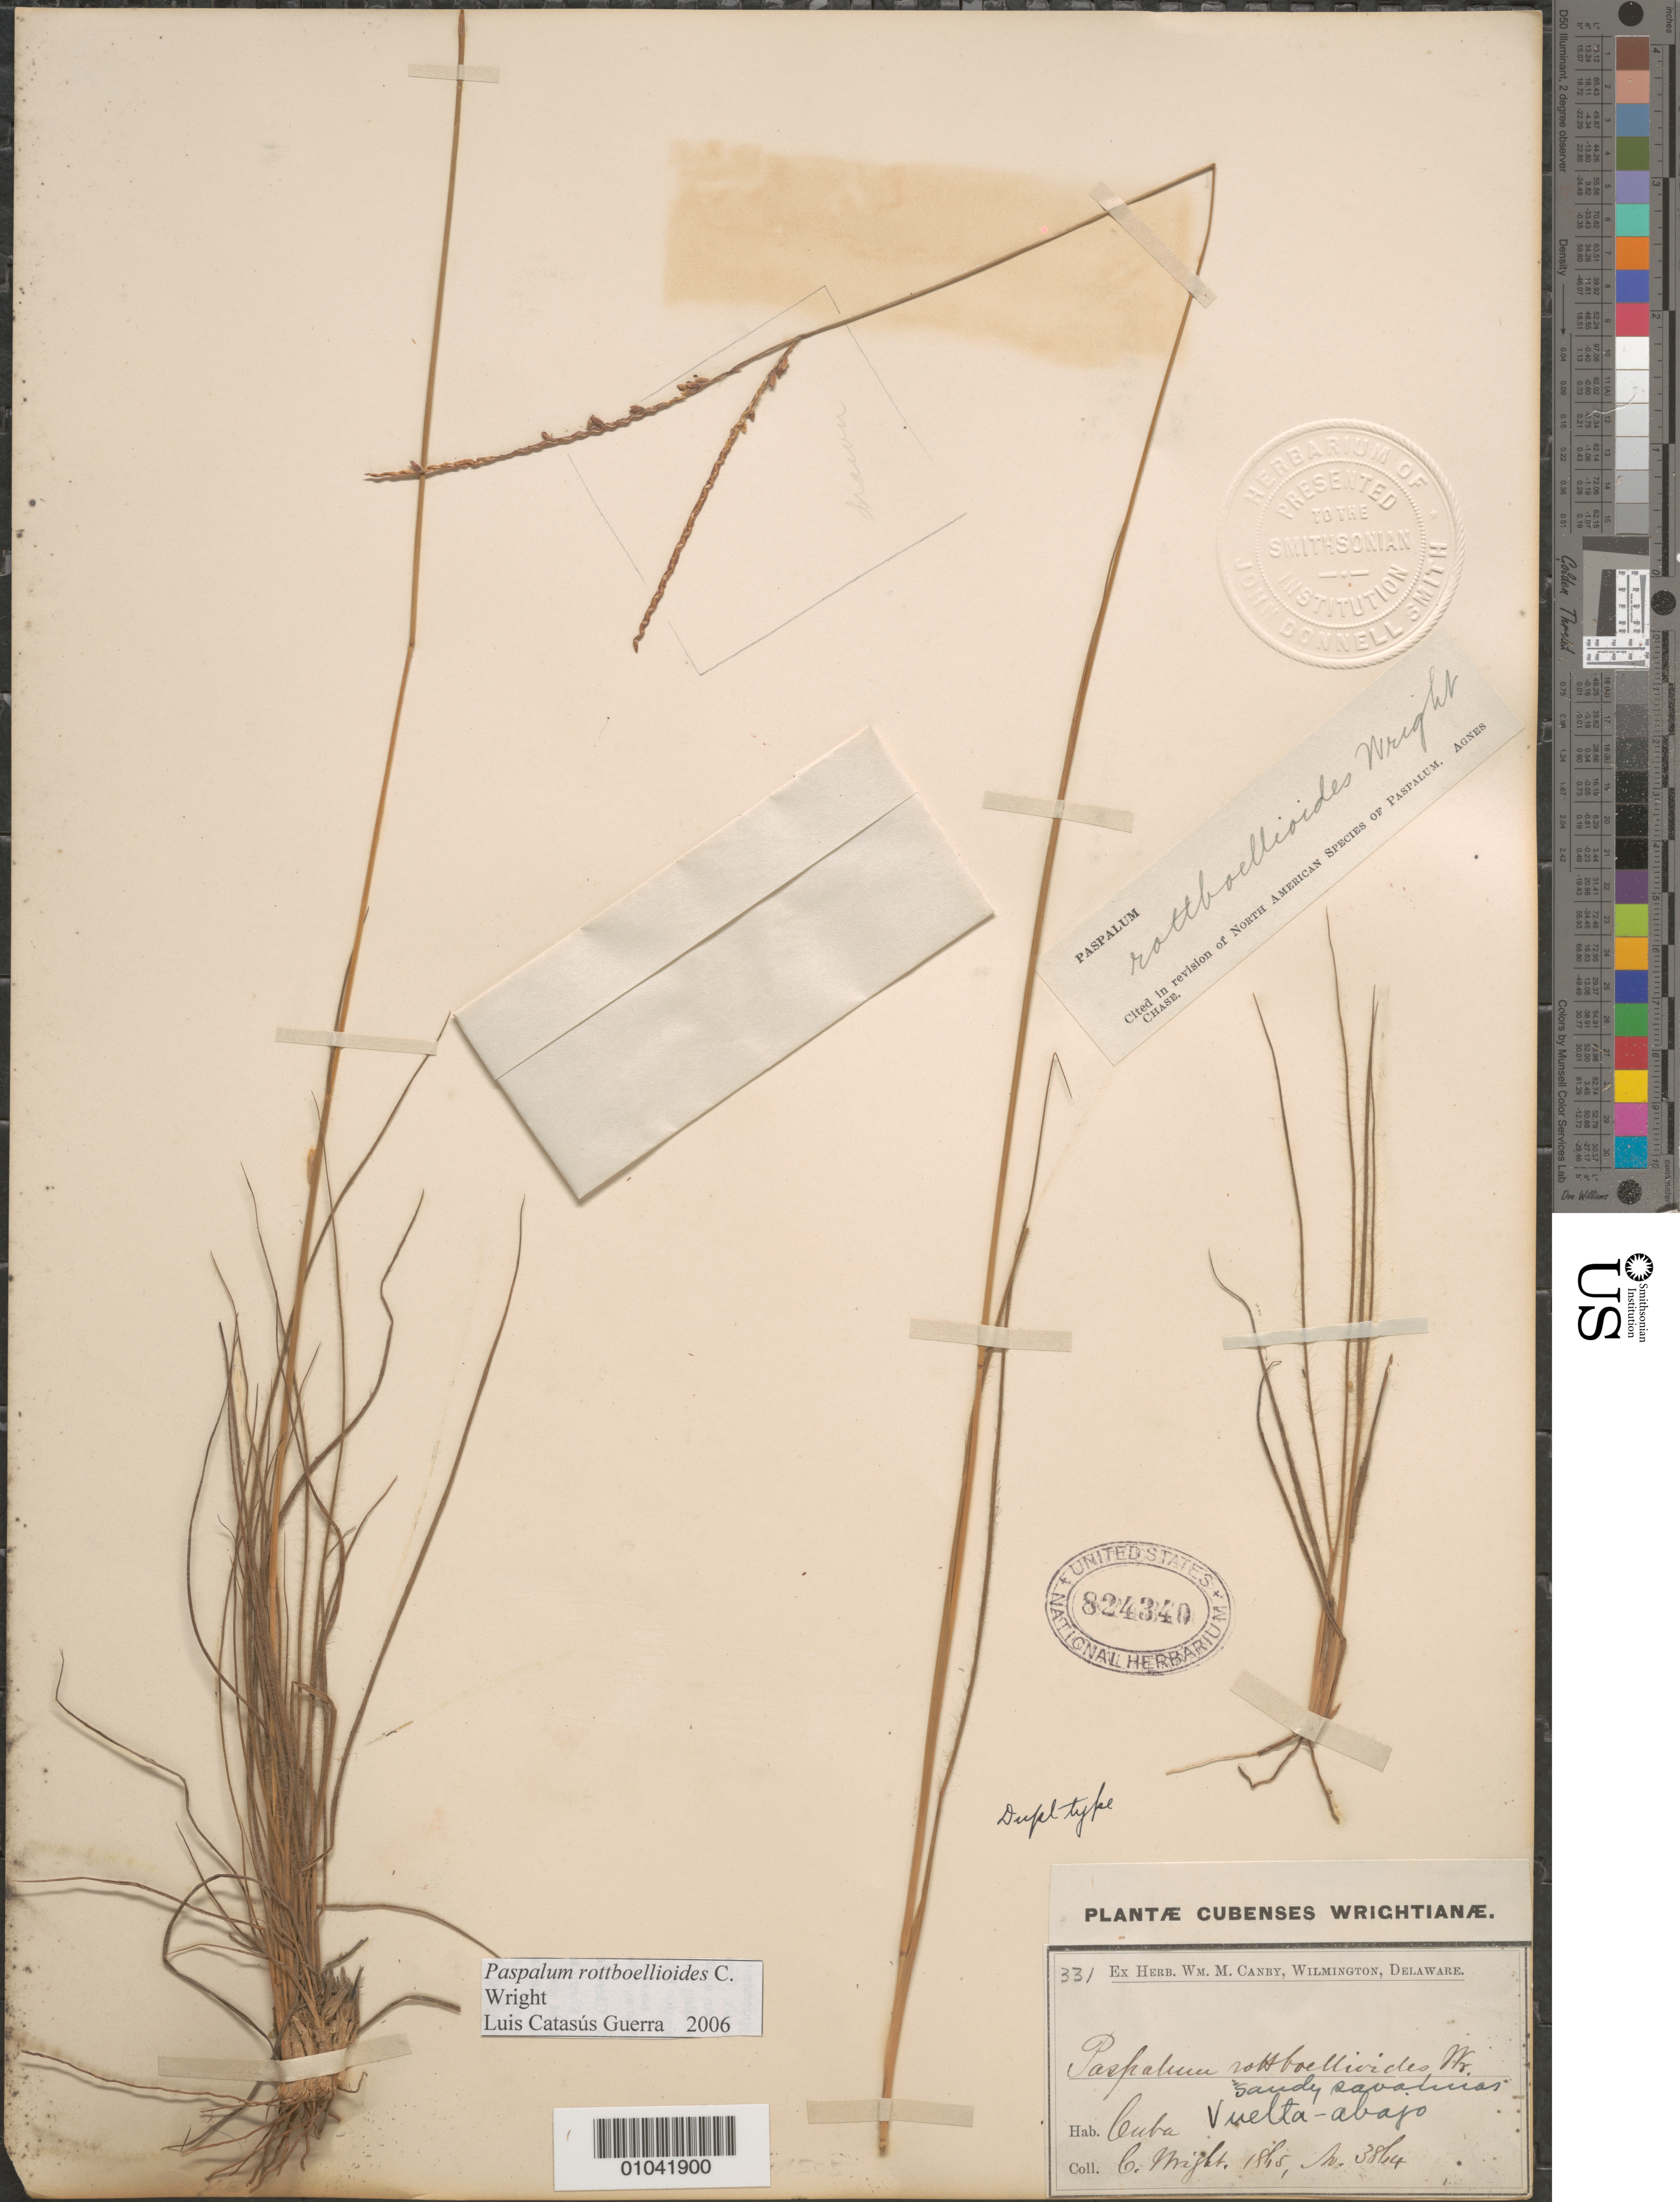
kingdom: Plantae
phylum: Tracheophyta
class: Liliopsida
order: Poales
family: Poaceae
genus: Paspalum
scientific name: Paspalum rottboellioides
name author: C. Wright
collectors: C. Wright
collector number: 3864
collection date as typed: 1865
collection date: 1865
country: Cuba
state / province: Villa Clara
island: Cuba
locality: Vuelta Abajo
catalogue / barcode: US 824340